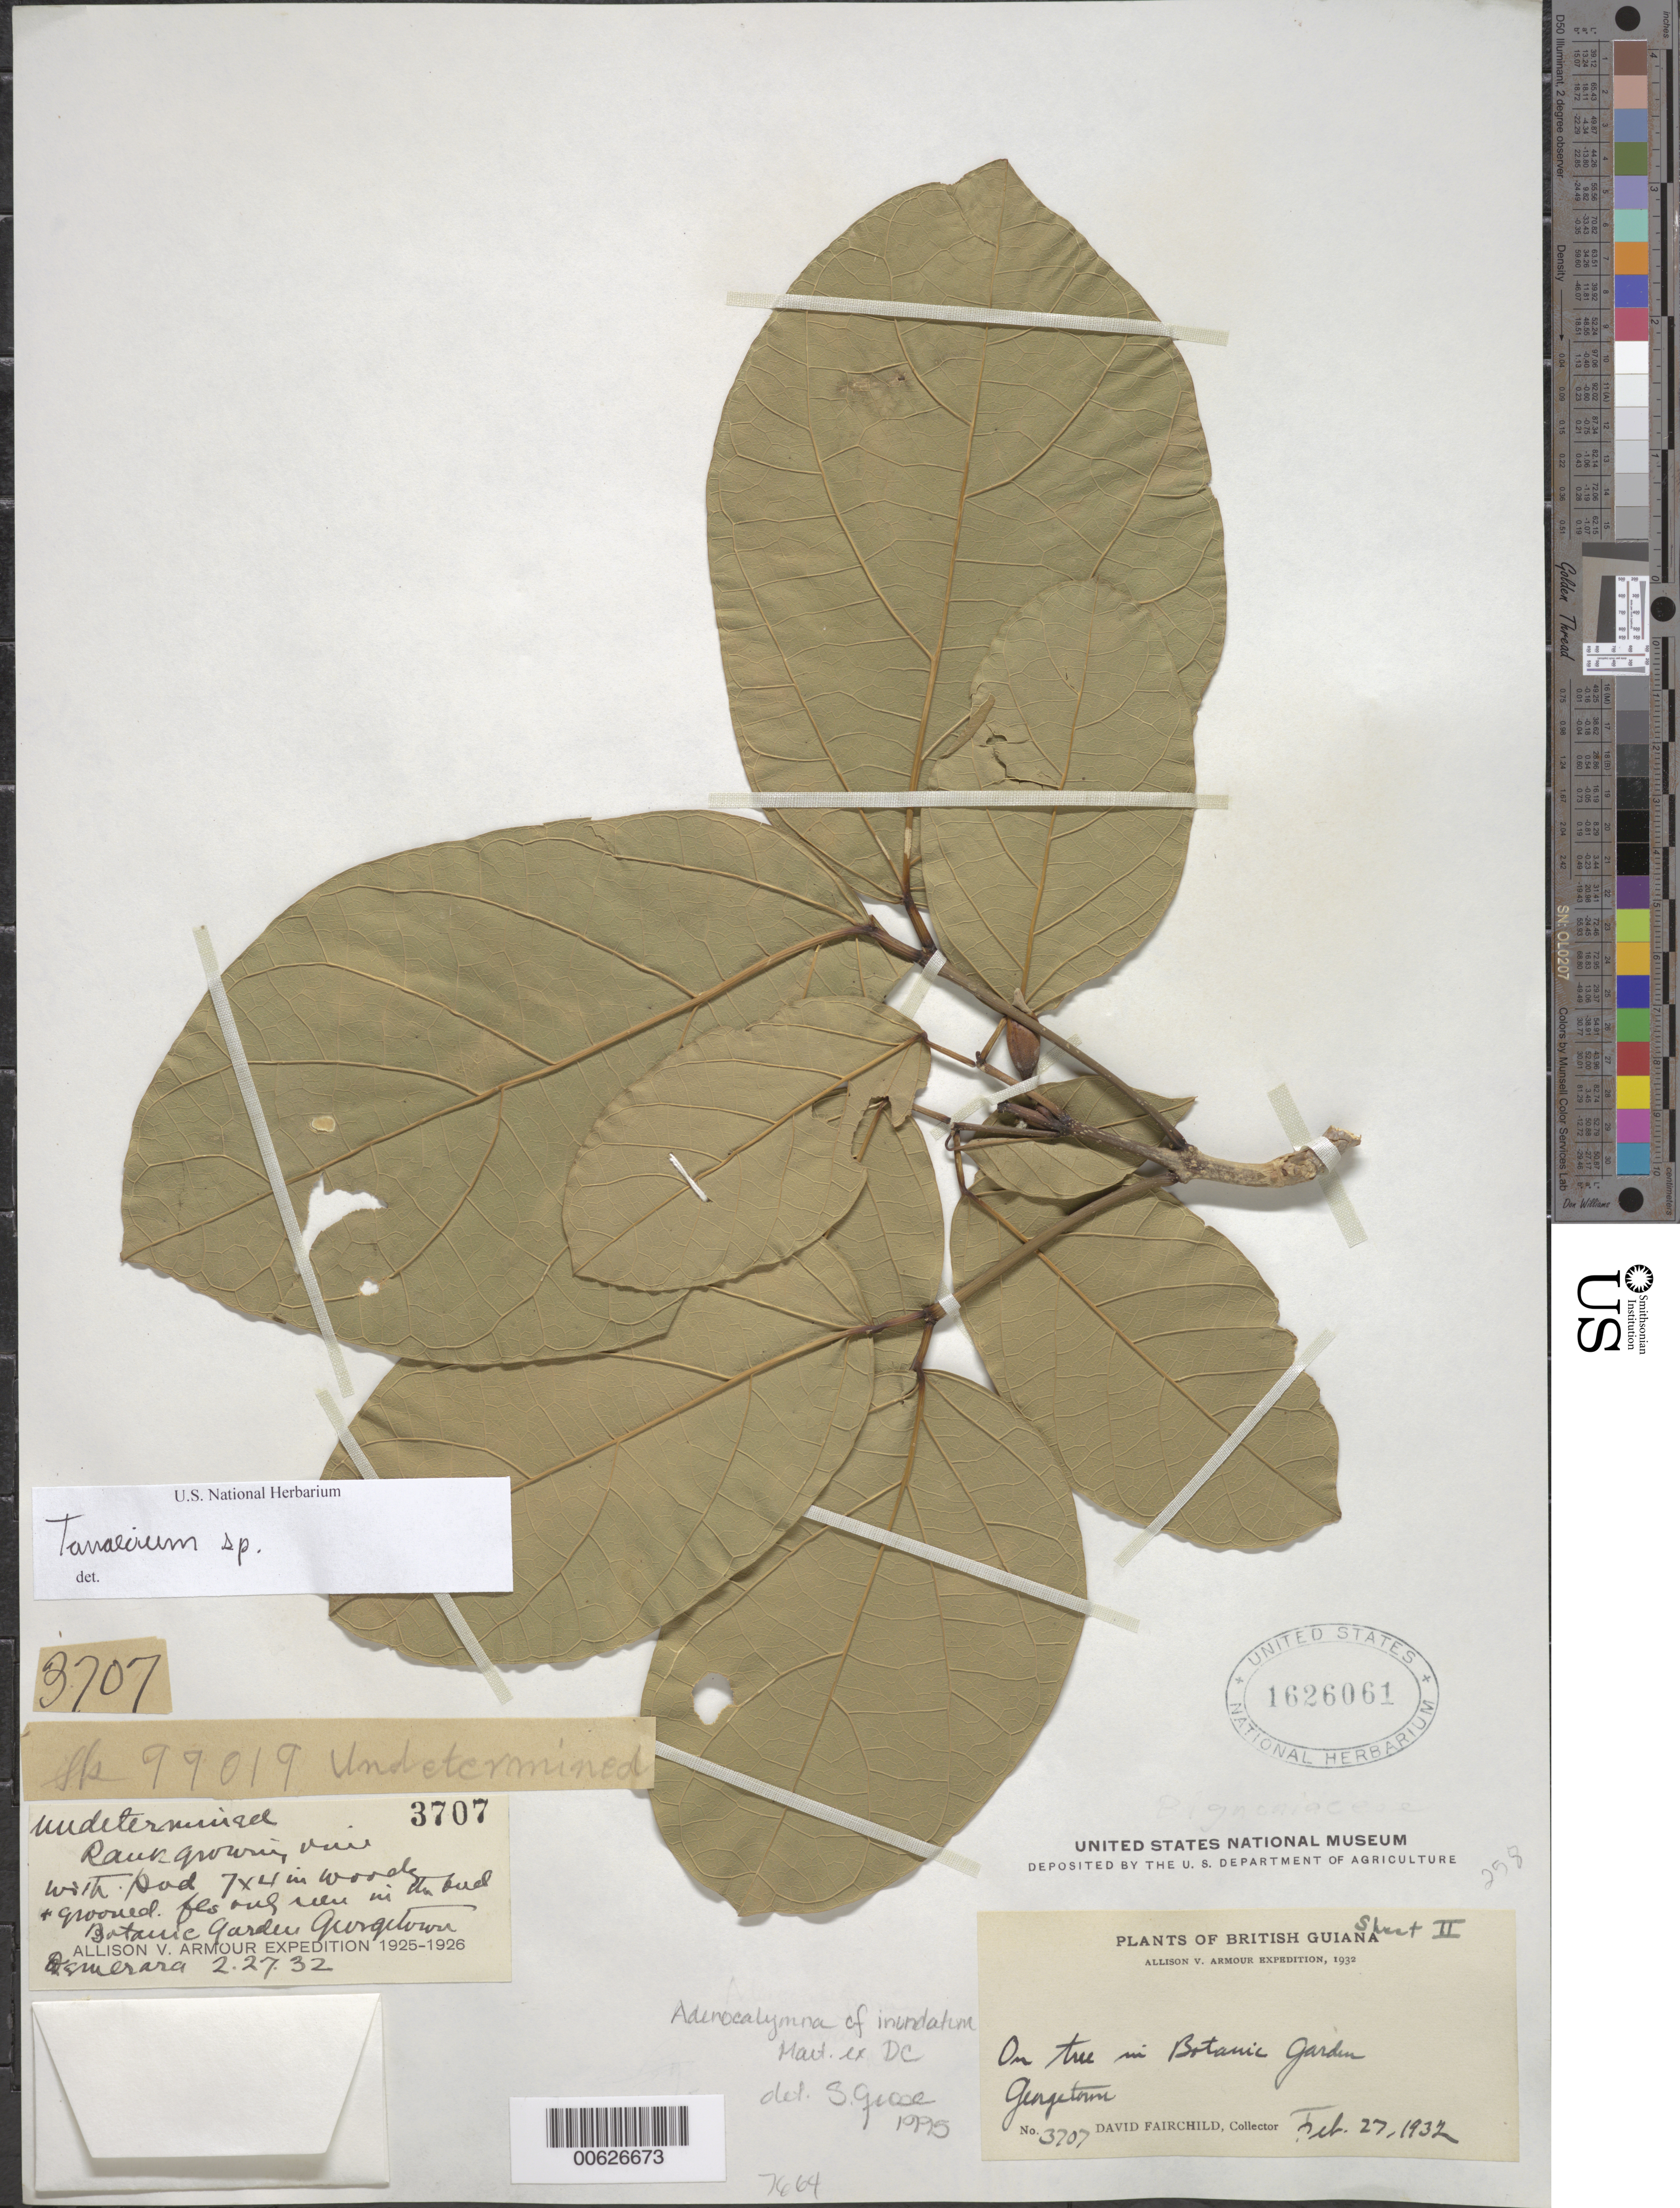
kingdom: Plantae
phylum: Tracheophyta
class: Magnoliopsida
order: Lamiales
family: Bignoniaceae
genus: Tanaecium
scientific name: Tanaecium sp.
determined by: Fonseca, L. H. M.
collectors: D. G. Fairchild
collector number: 3707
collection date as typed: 27-Feb-32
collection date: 1932-02-27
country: Guyana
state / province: Demerara-Mahaica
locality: Georgetown, Botanic Gardens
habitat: On tree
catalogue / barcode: US 1626061